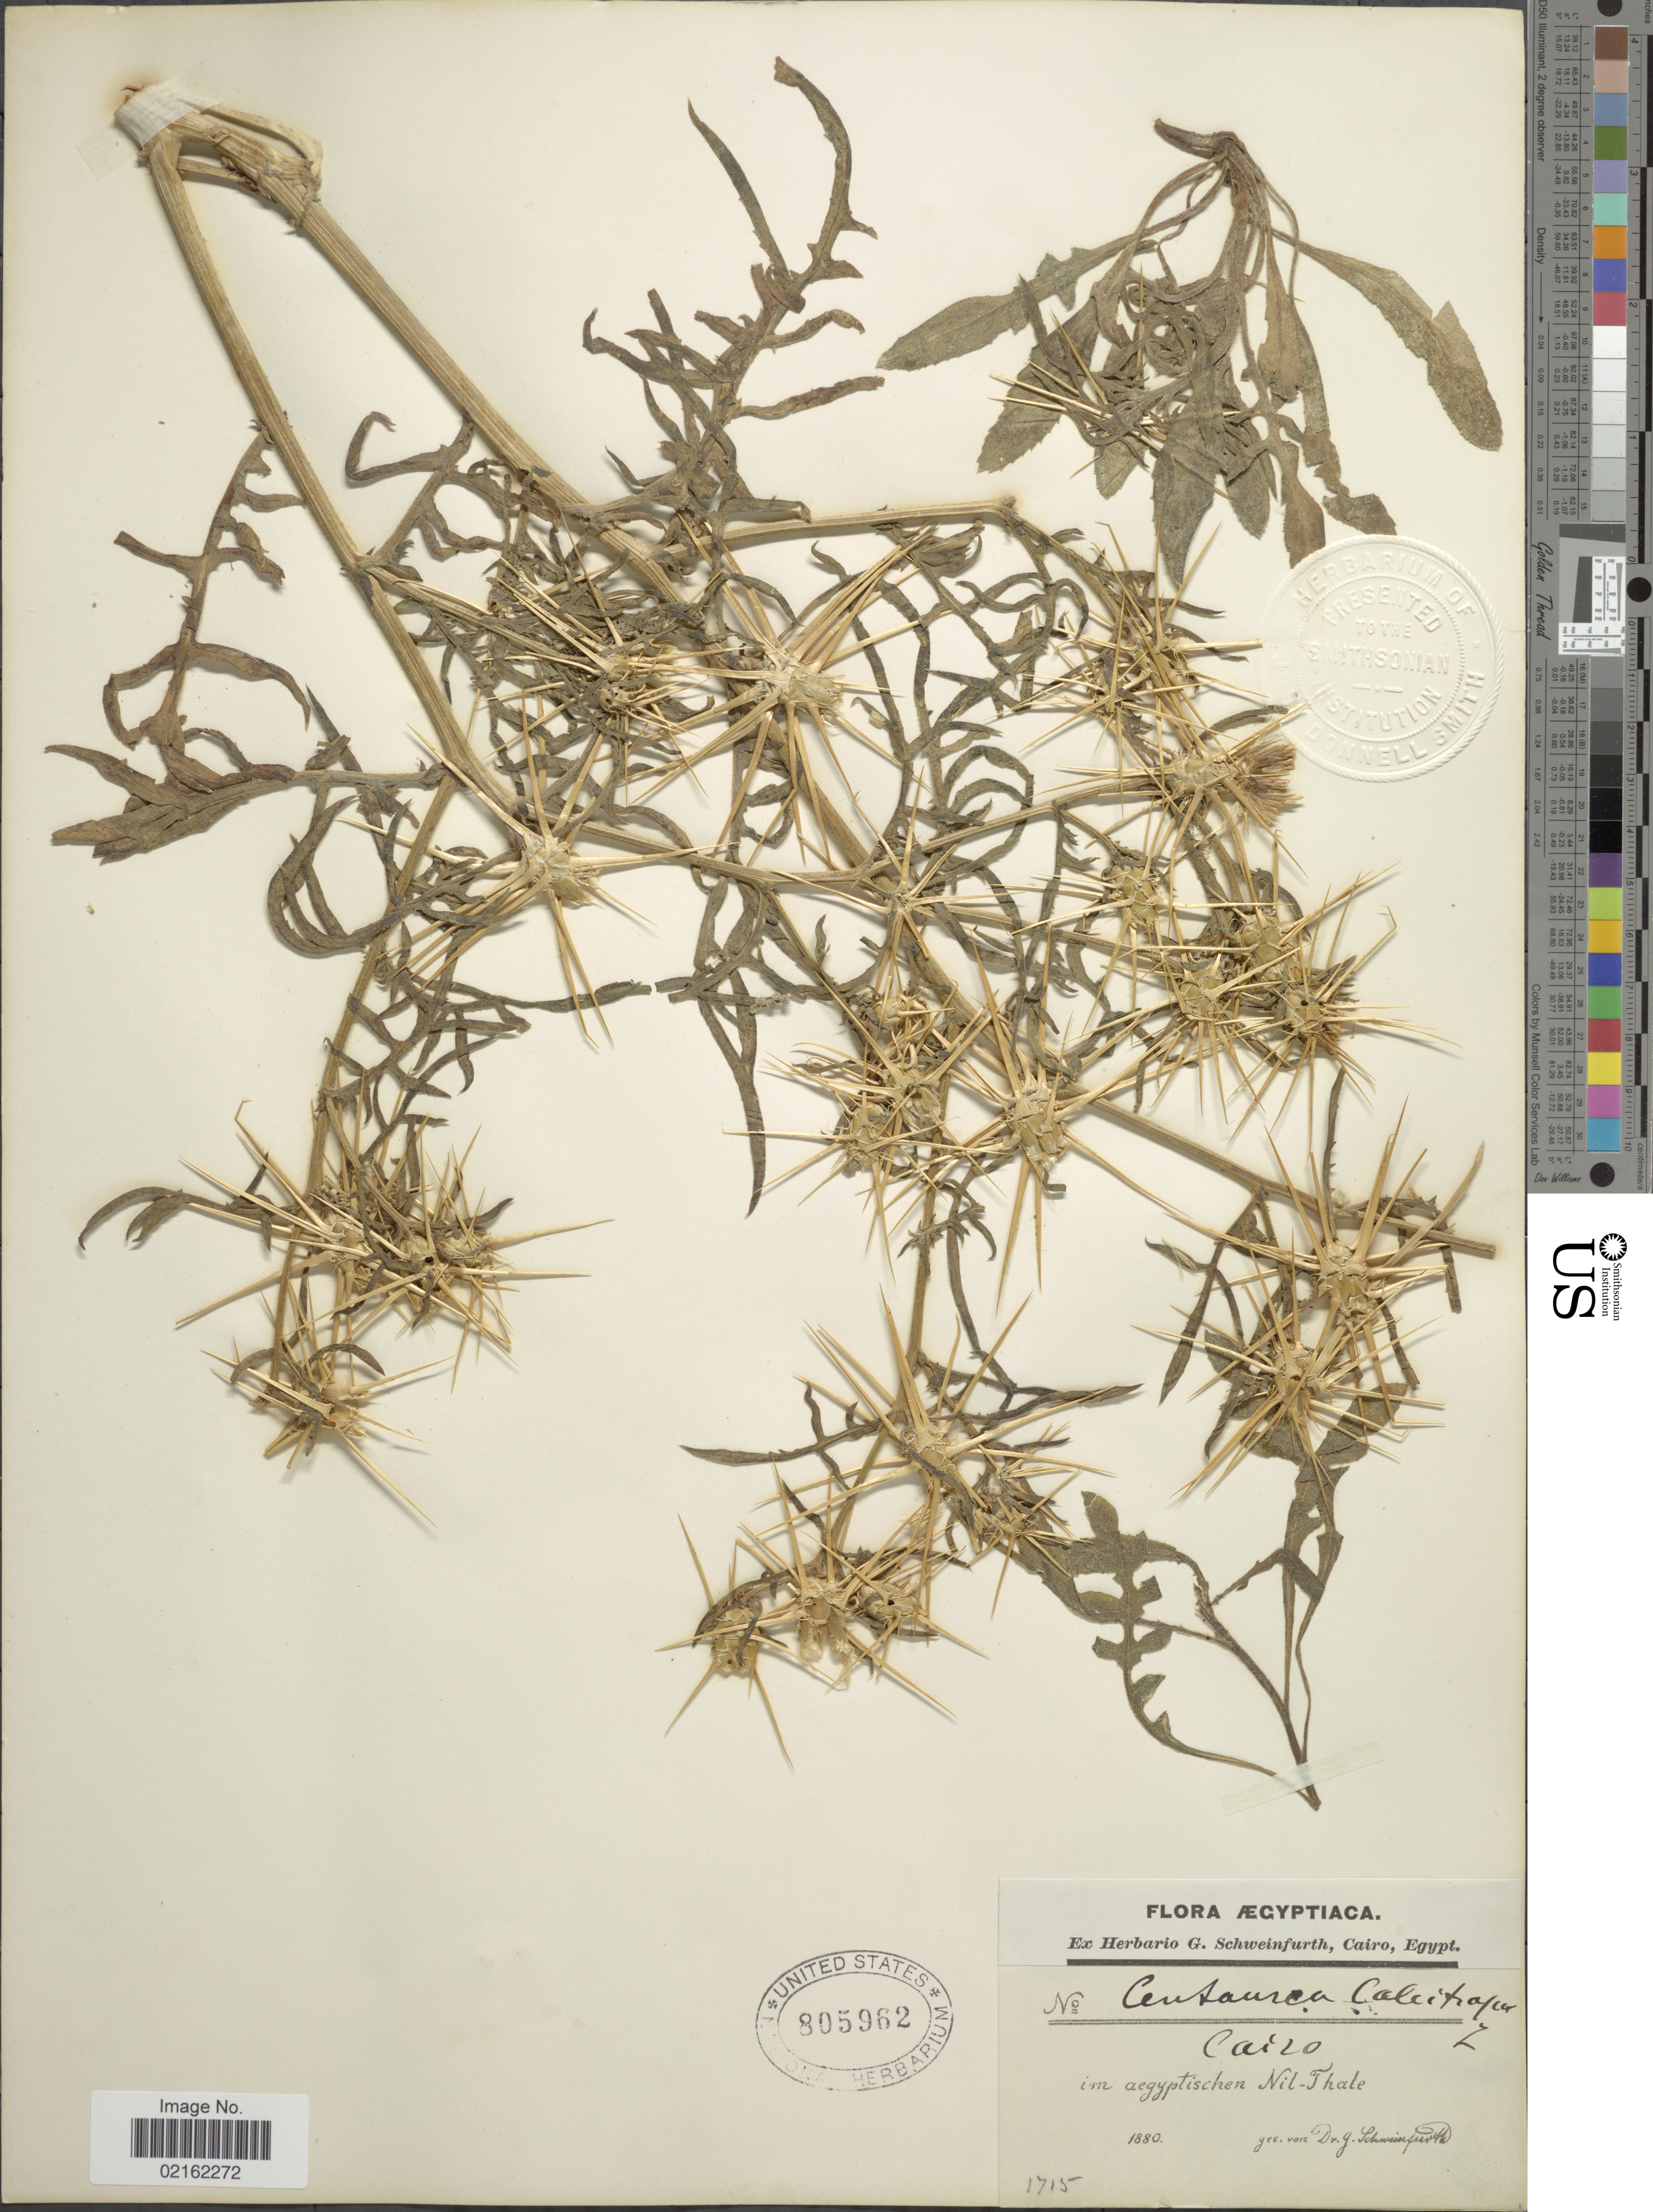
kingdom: Plantae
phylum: Tracheophyta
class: Magnoliopsida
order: Asterales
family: Asteraceae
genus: Centaurea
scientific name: Centaurea calcitrapa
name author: L.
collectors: G. A. Schweinfurth (herbarium)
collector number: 1715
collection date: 1880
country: Egypt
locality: Cailo, im aegyptischen Nil-Thale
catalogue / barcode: US 805962